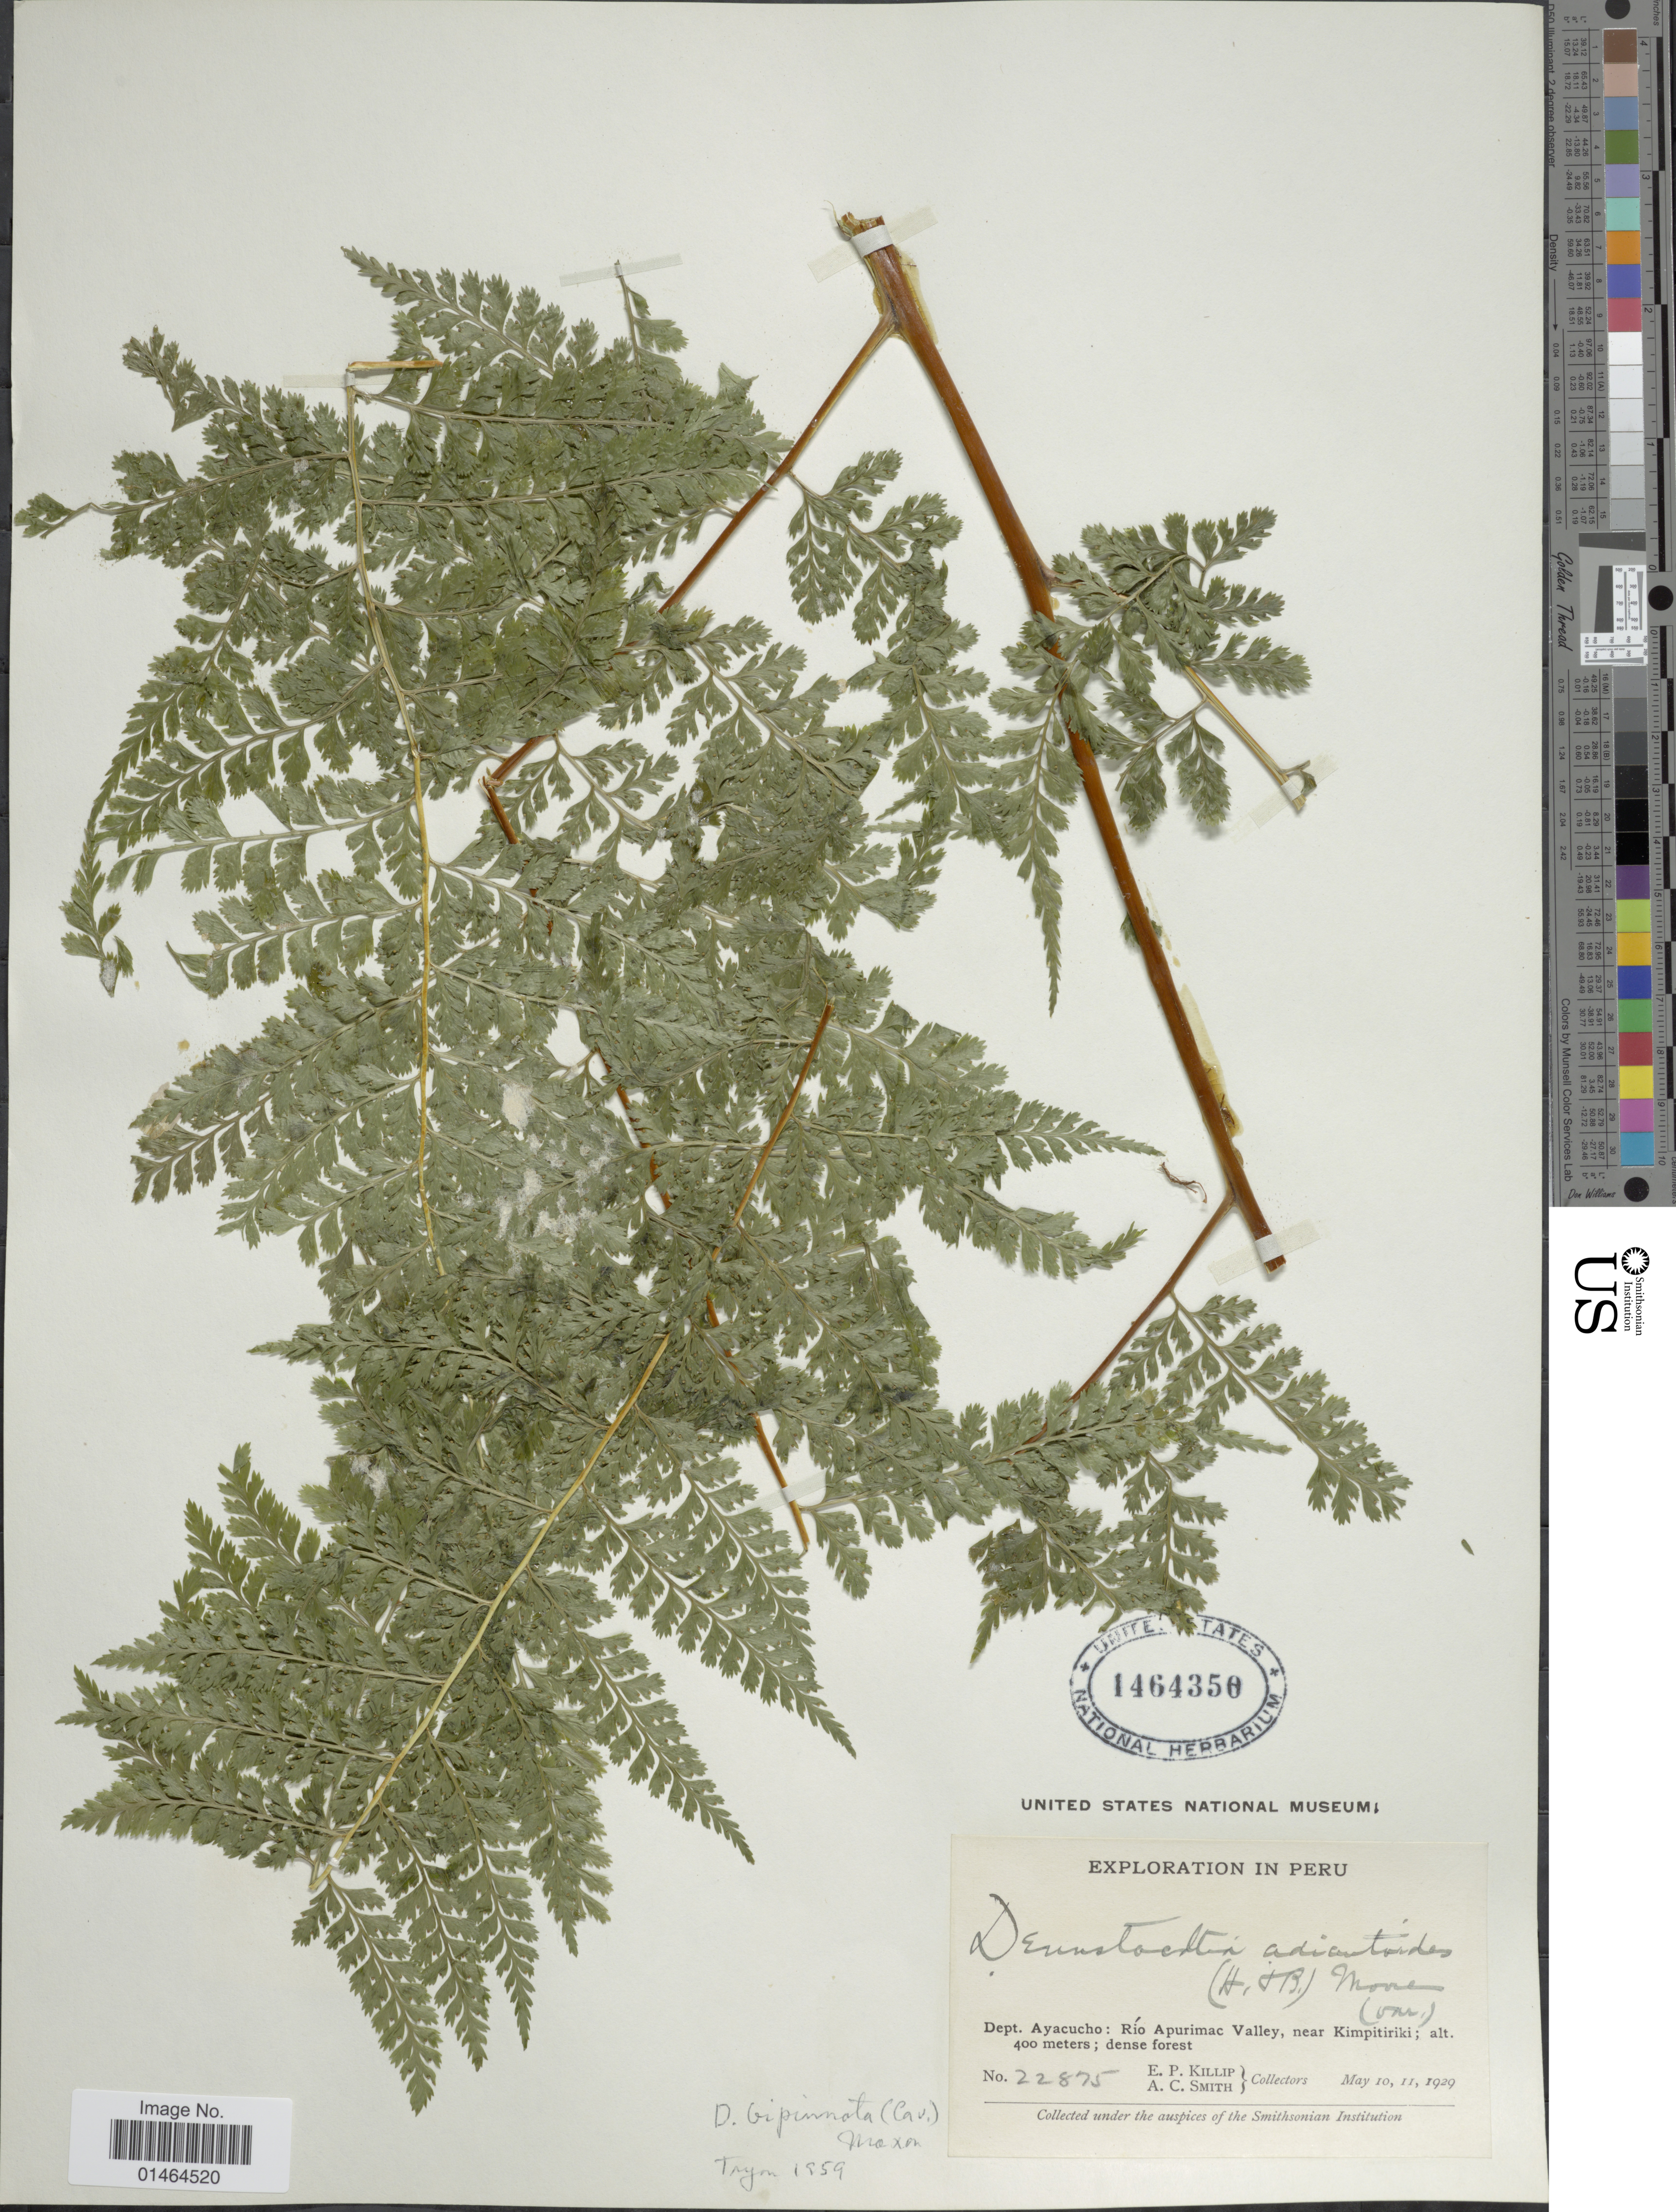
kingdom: Plantae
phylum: Tracheophyta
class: Polypodiopsida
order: Polypodiales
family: Dennstaedtiaceae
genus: Dennstaedtia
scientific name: Dennstaedtia bipinnata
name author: (Cav.) Maxon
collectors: E. P. Killip & A. C. Smith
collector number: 22875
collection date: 1929-05-10/1929-05-11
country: Peru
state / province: Ayacucho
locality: Río Apurimac Valley, near Kimipiriki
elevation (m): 400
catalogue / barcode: US 1464350